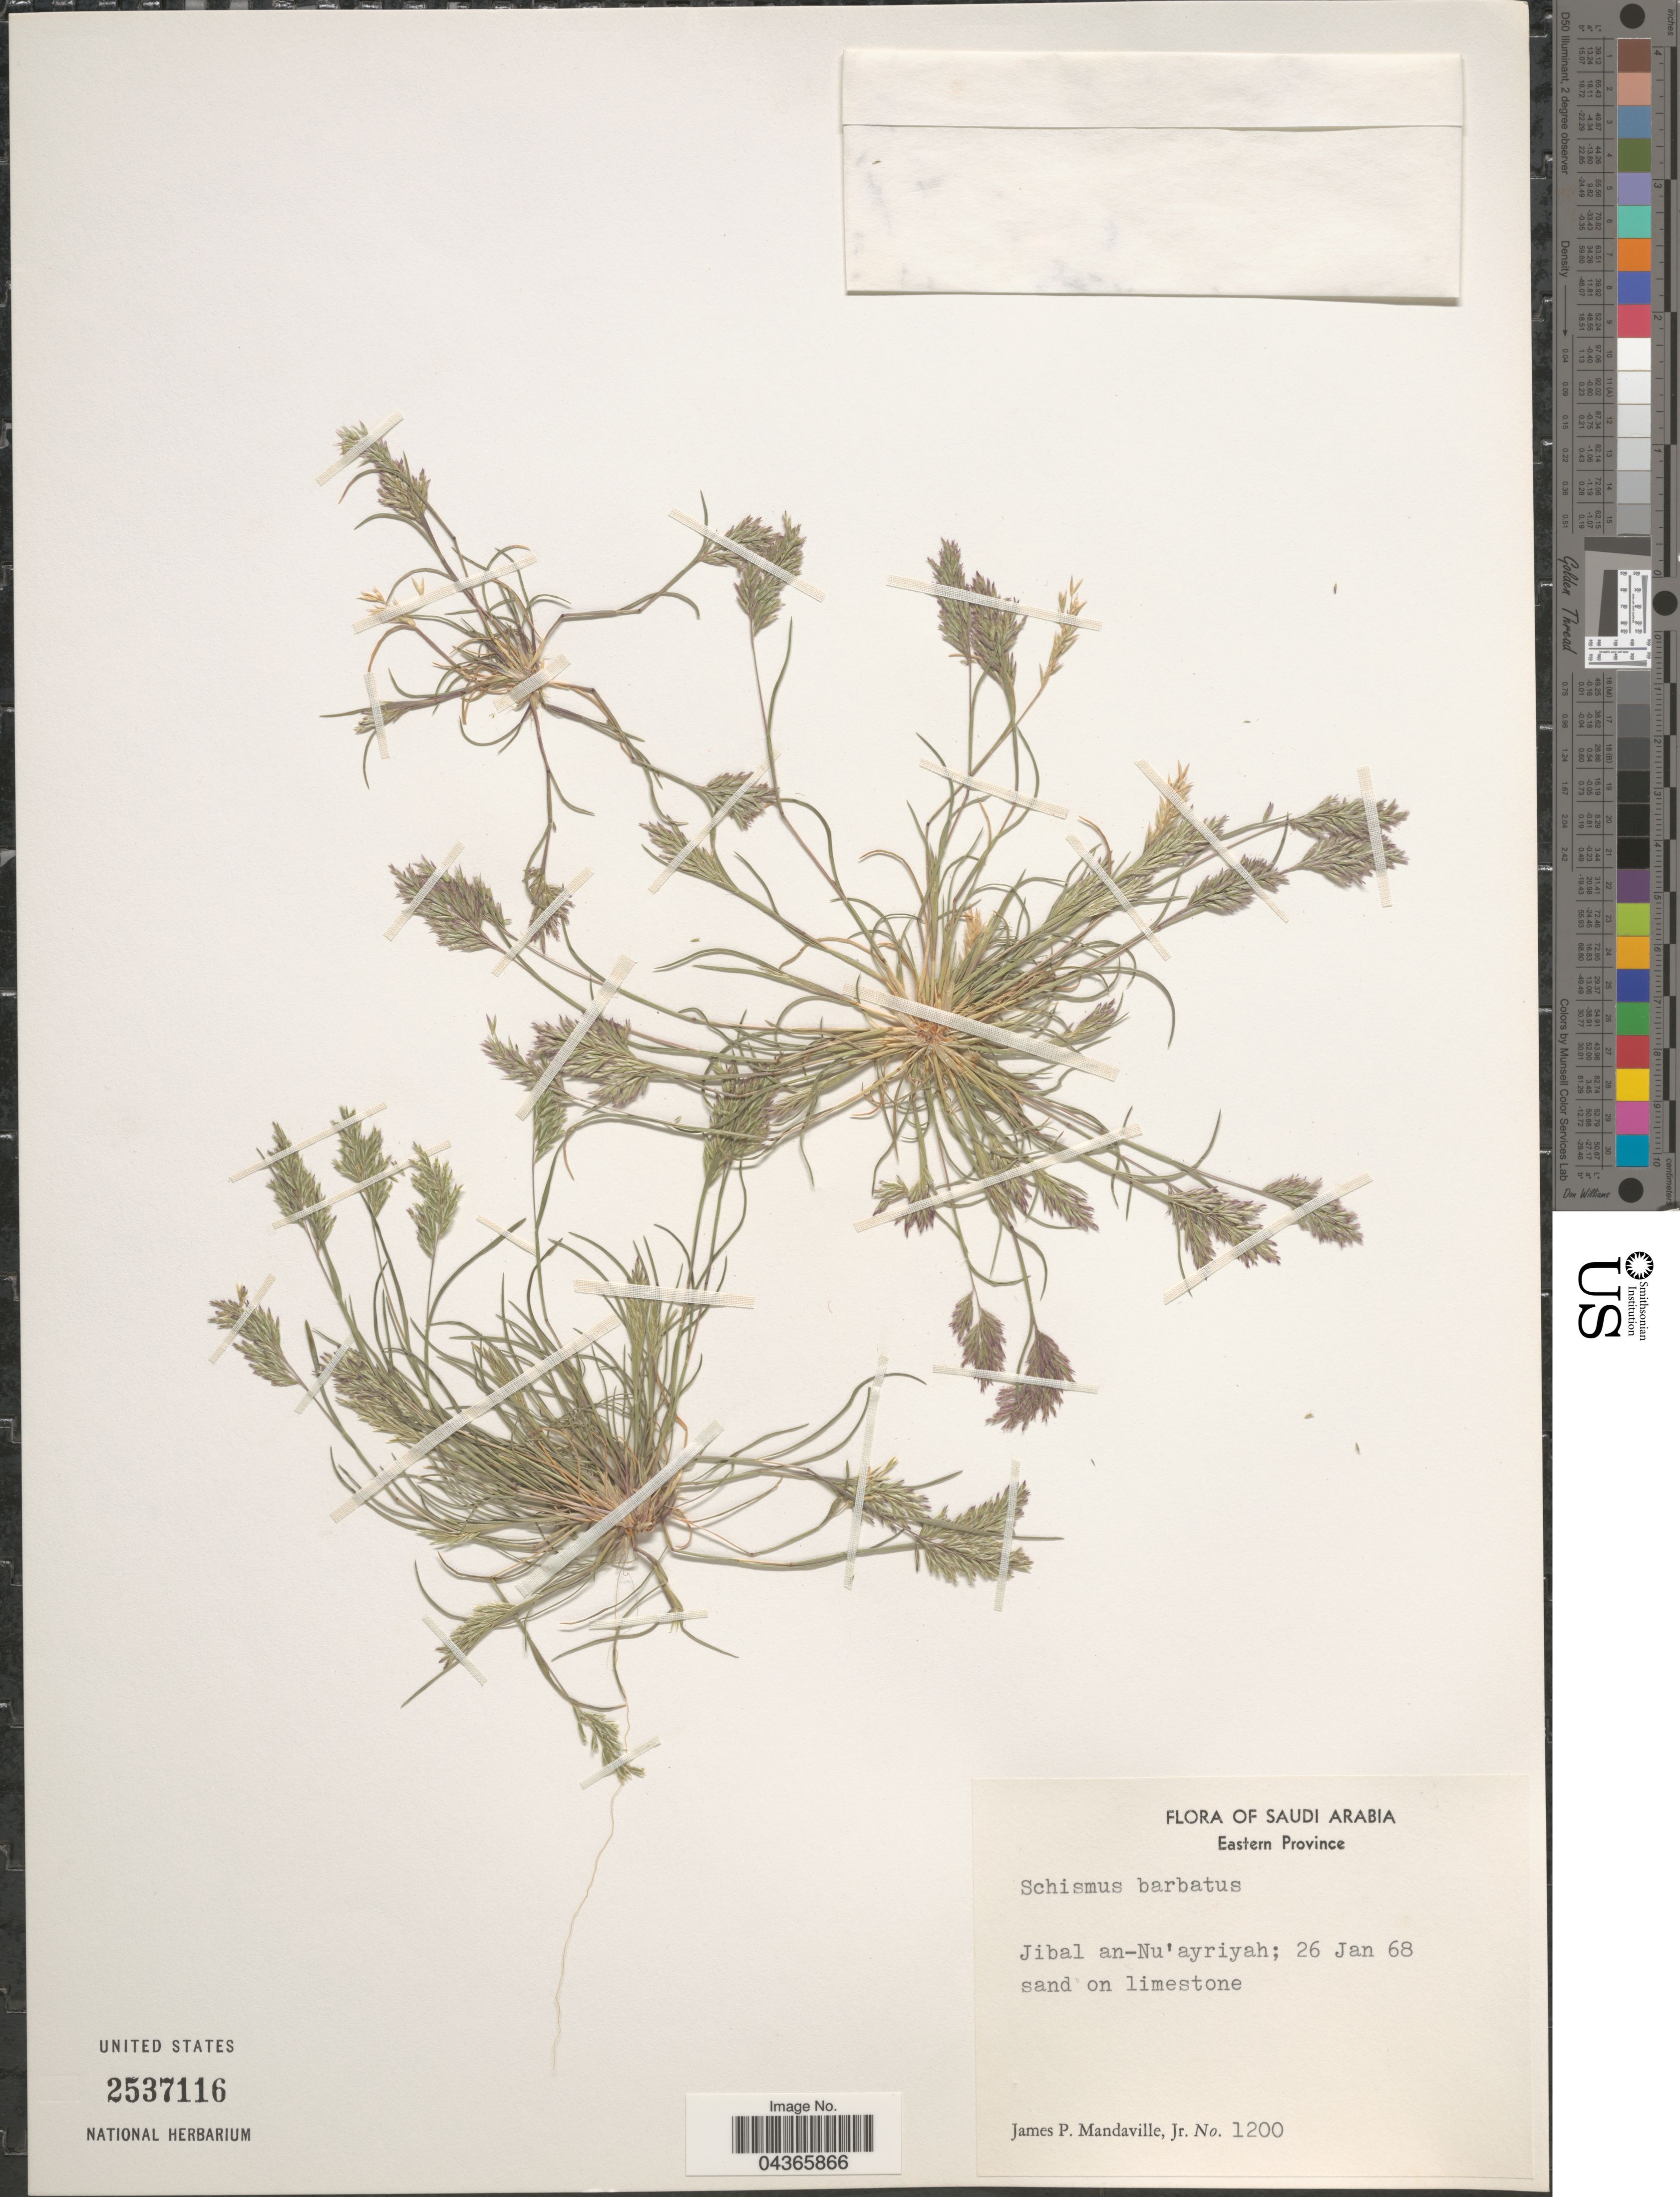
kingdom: Plantae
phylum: Tracheophyta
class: Liliopsida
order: Poales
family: Poaceae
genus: Schismus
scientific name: Schismus barbatus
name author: (L.) Thell.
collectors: J. Mandaville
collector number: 1200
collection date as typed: Transcribed d/m/y: 26/1/68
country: Saudi Arabia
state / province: Ash Sharqiyah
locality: Eastern Province. Jibal an-Nu'ayriyah.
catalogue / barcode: US 2537116